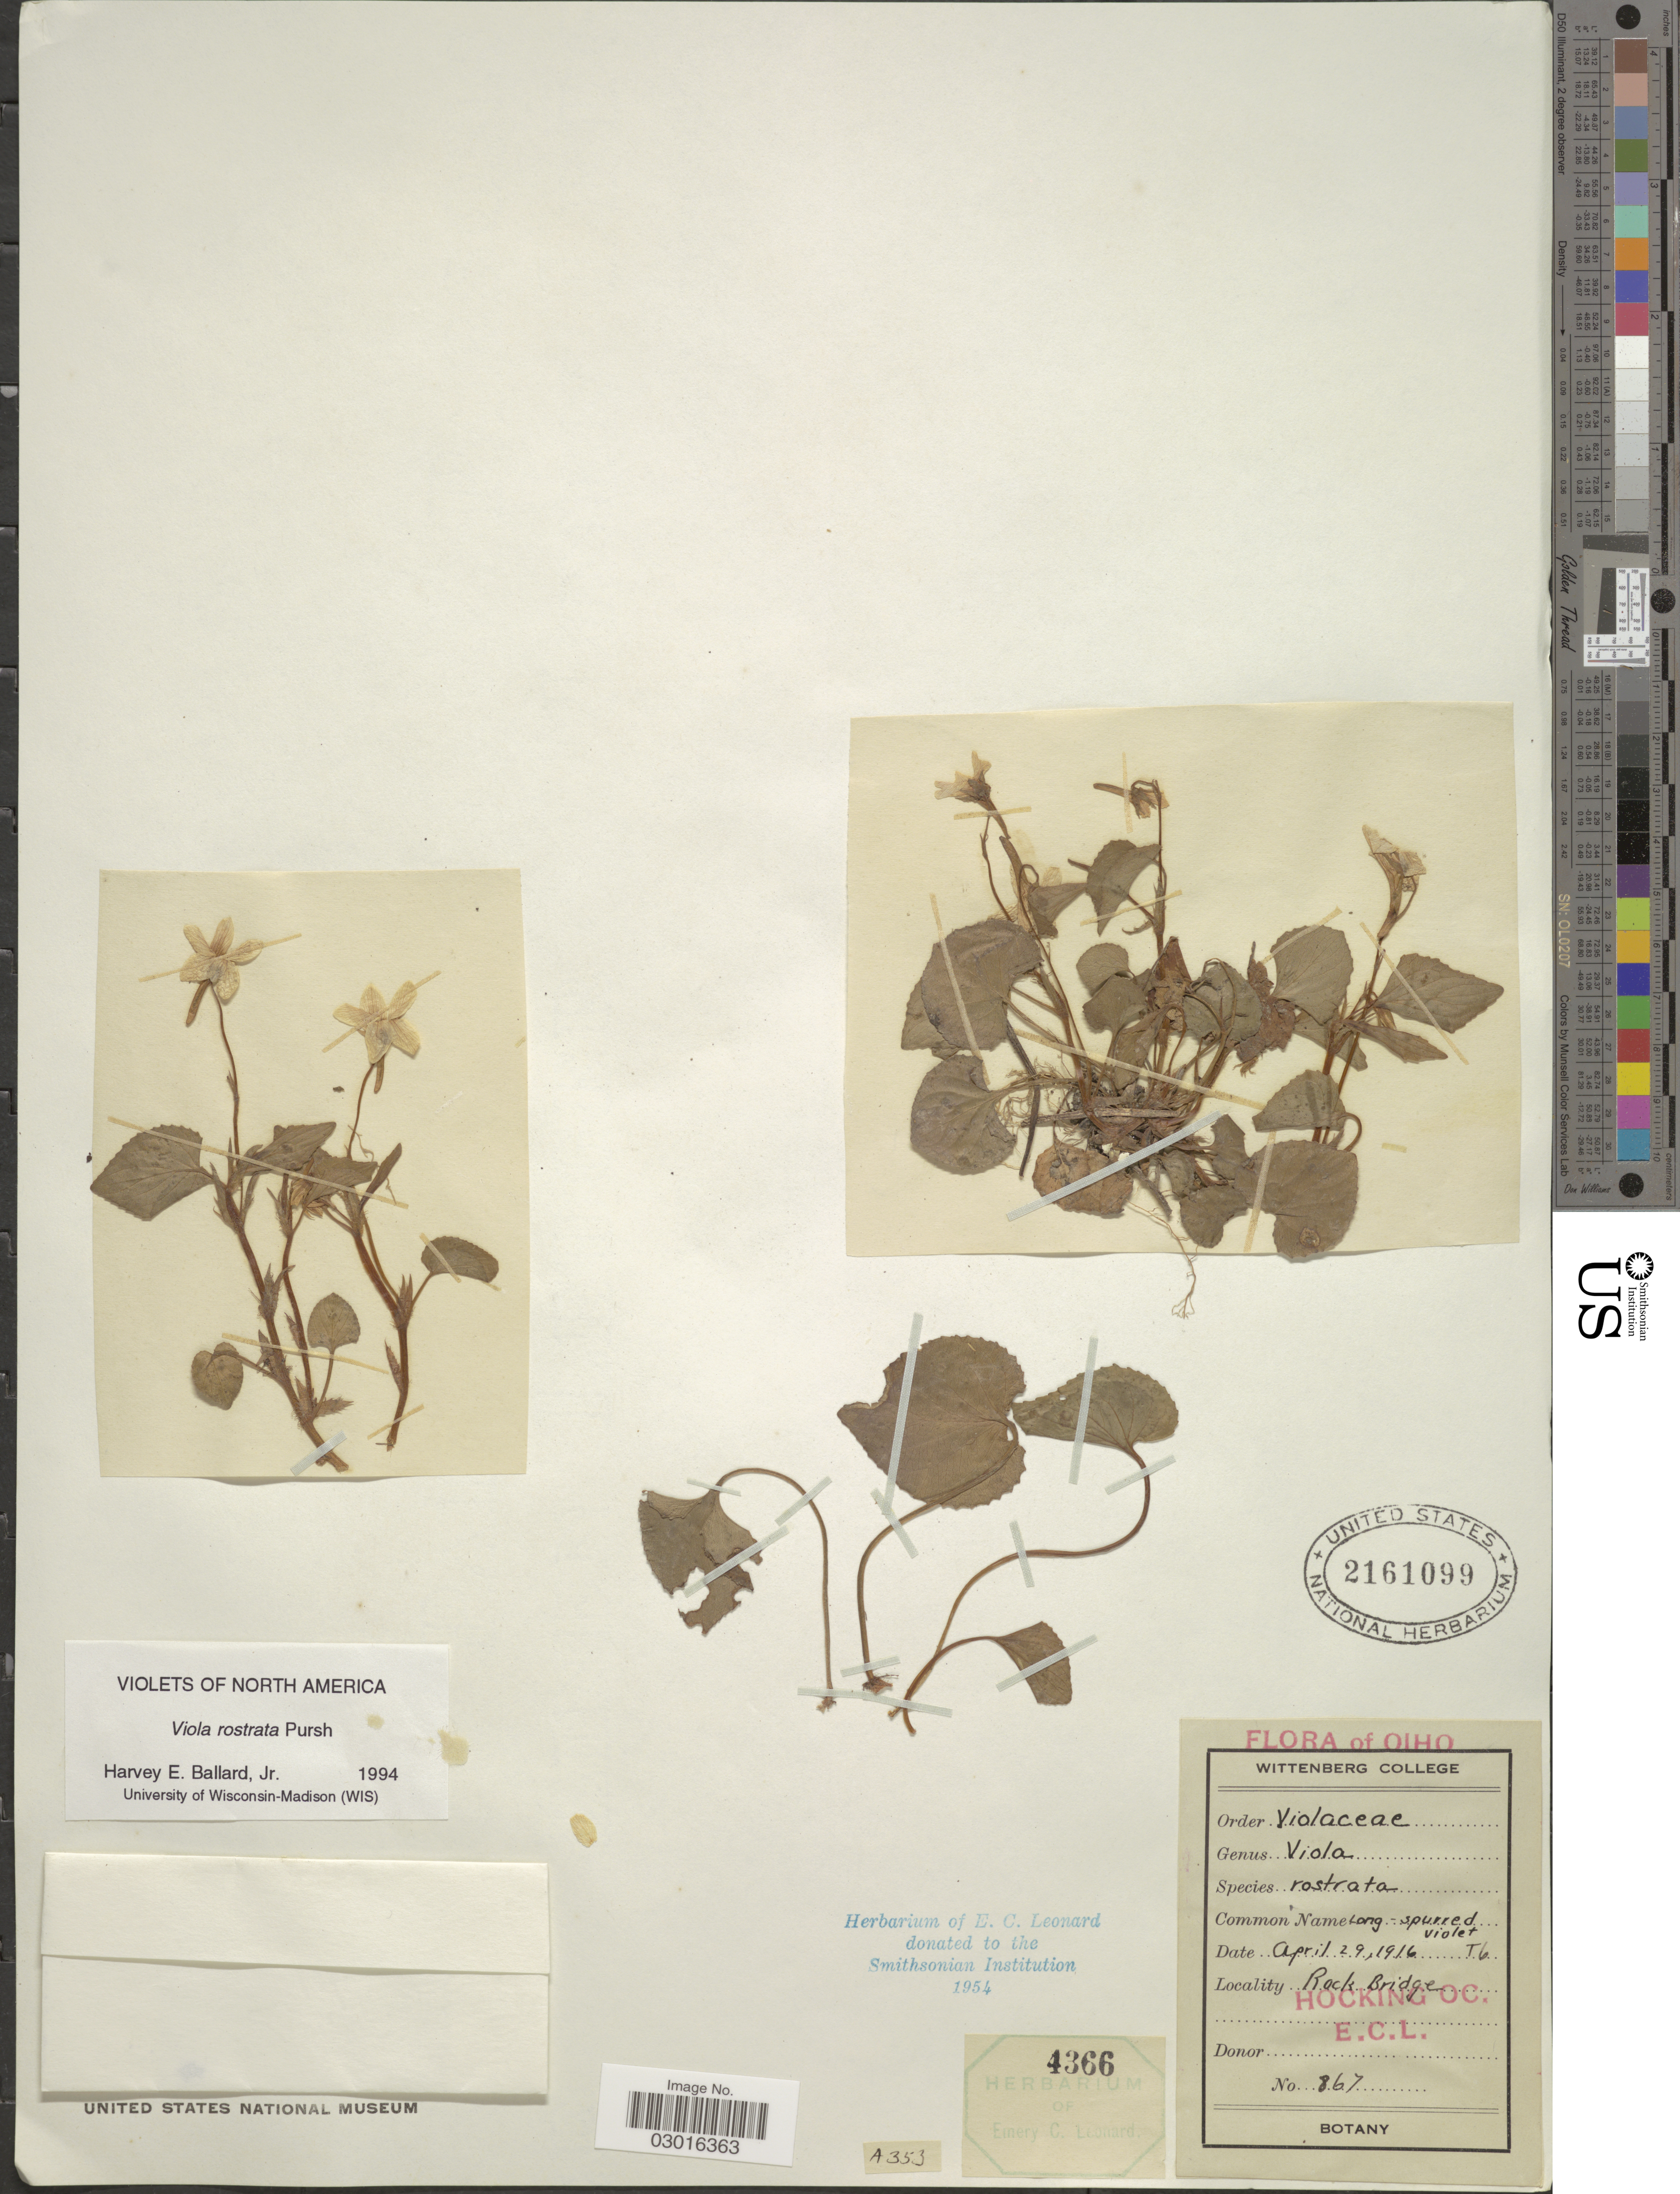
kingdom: Plantae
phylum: Tracheophyta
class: Magnoliopsida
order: Malpighiales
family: Violaceae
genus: Viola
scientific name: Viola rostrata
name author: Pursh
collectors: E. C. Leonard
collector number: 867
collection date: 1916-04-29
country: United States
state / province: Ohio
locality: Rock Bridge. Hocking Oc.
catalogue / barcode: US 2161099